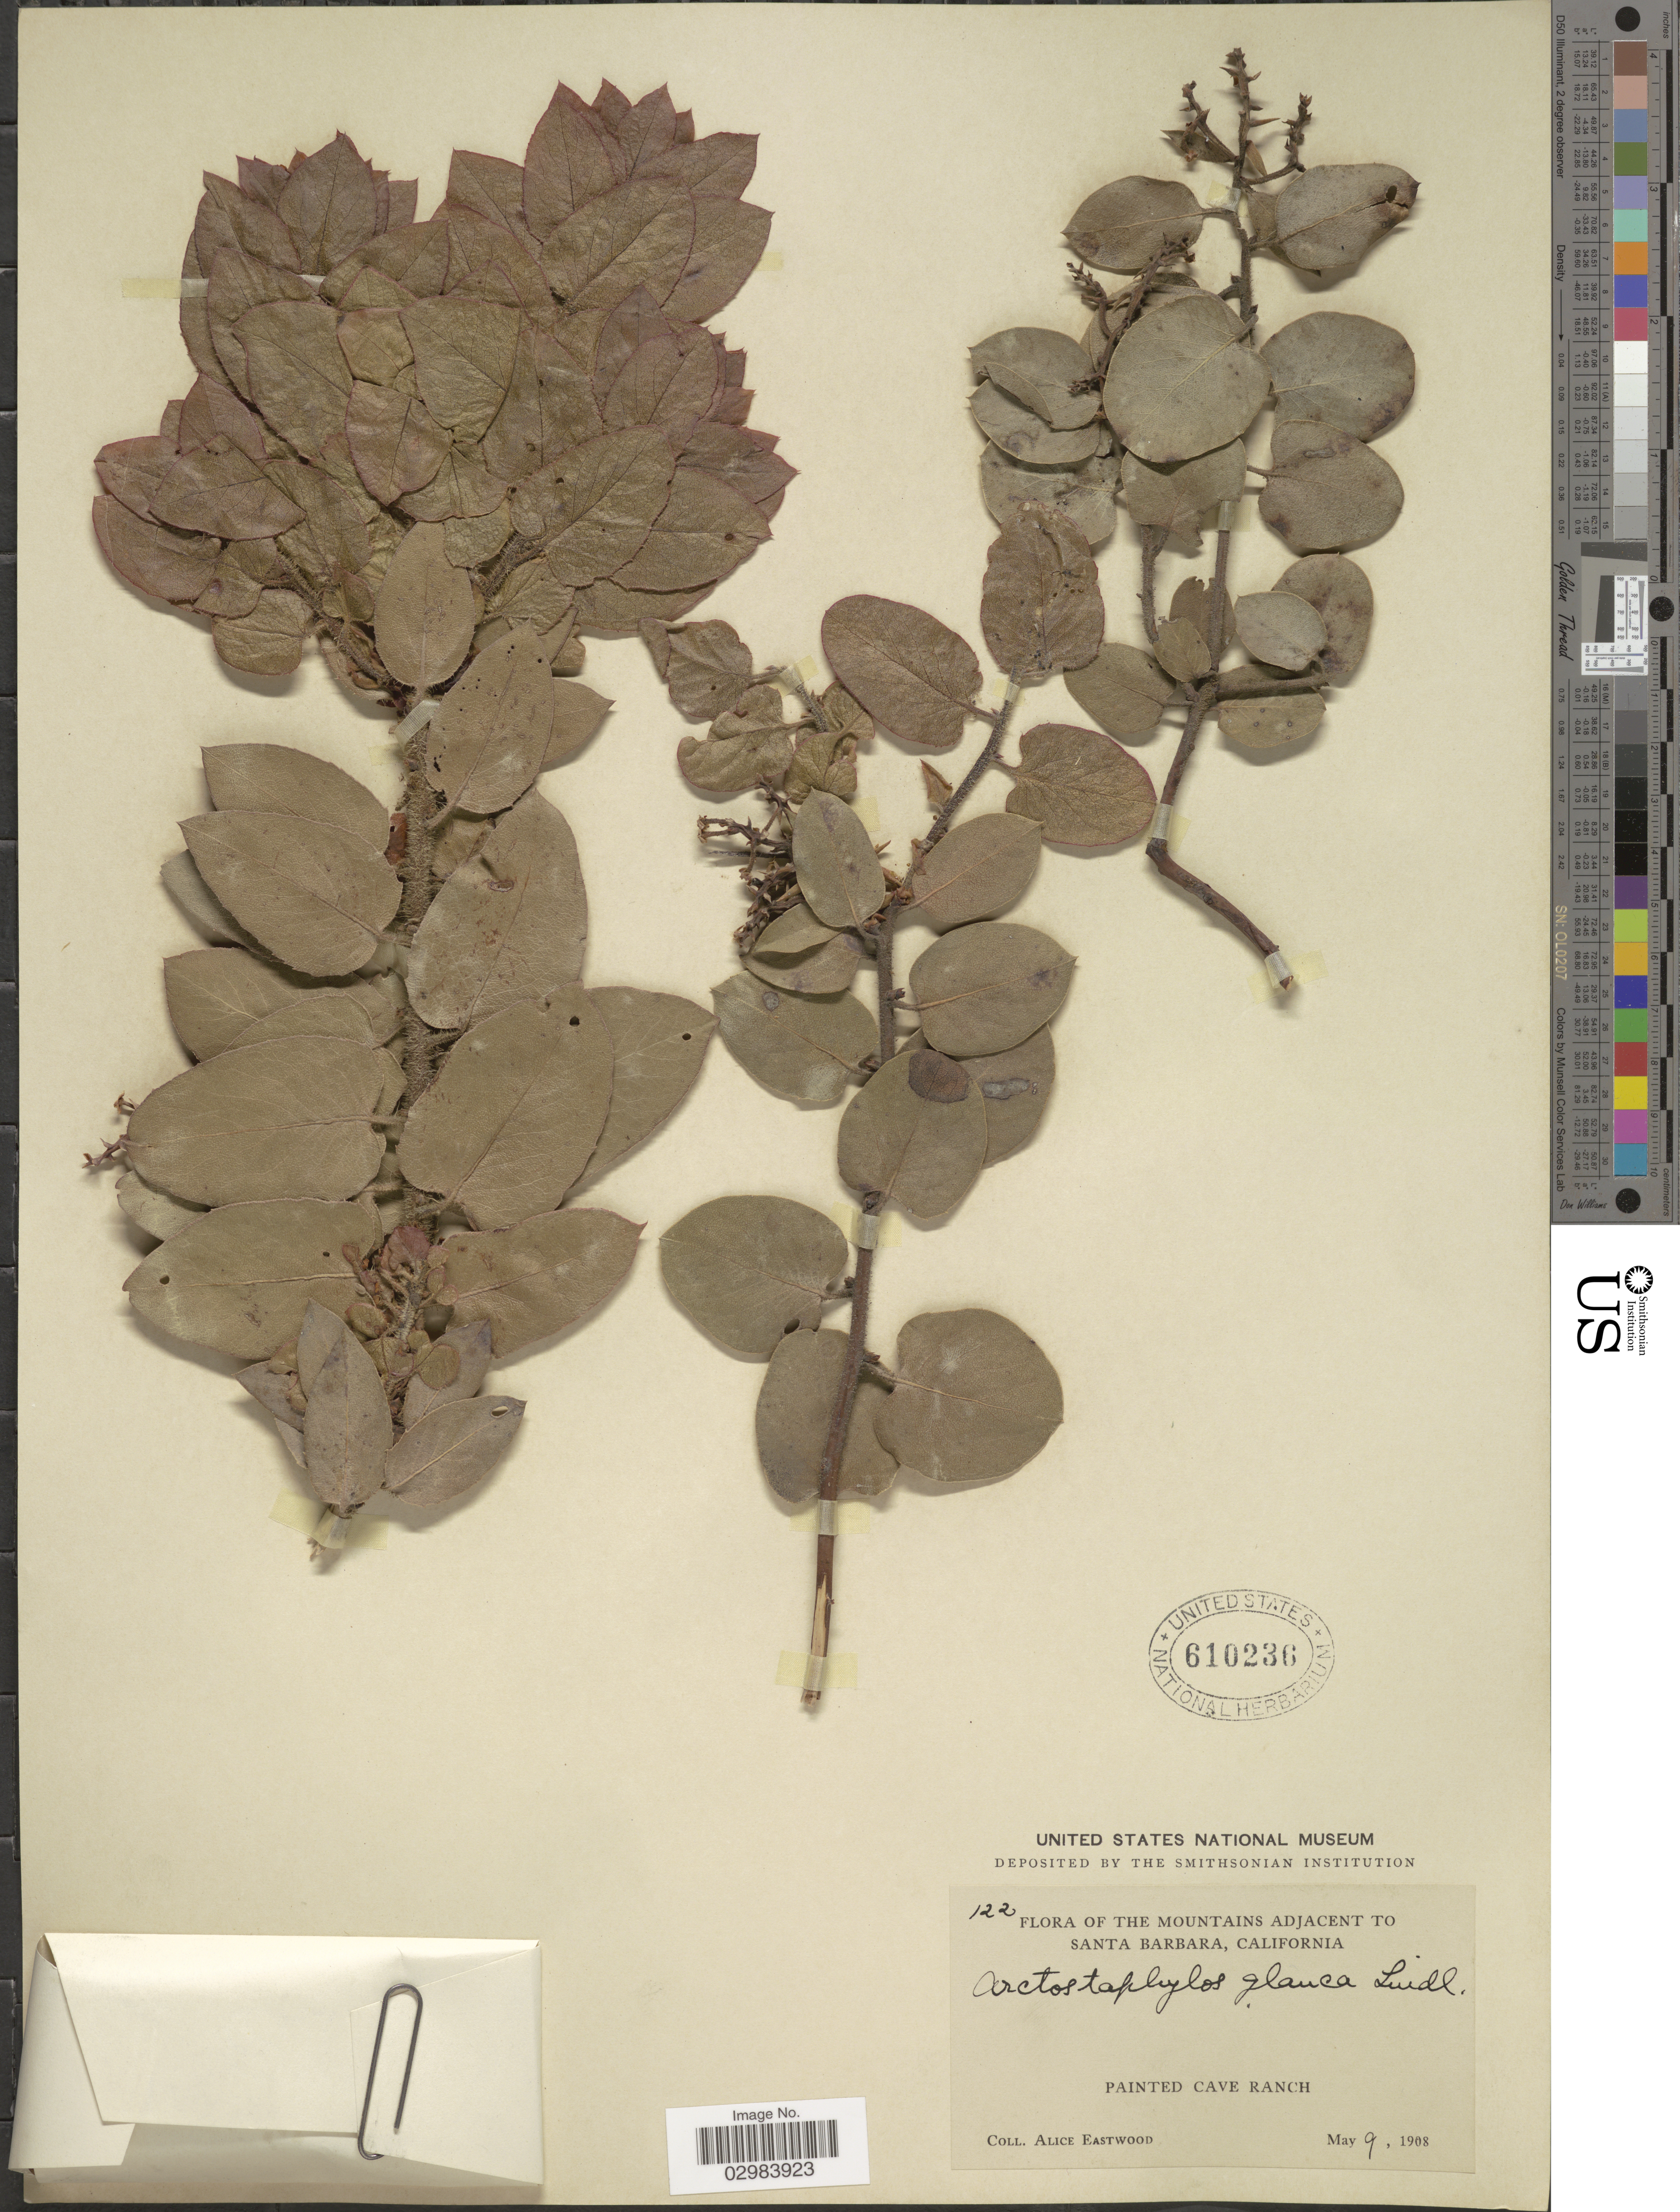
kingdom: Plantae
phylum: Tracheophyta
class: Magnoliopsida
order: Ericales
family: Ericaceae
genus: Arctostaphylos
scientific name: Arctostaphylos glauca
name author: Lindl.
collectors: A. Eastwood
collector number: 122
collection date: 1908-05-09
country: United States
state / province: California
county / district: Santa Barbara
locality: Santa Barbara, Painted Cave Ranch.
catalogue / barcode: US 610236